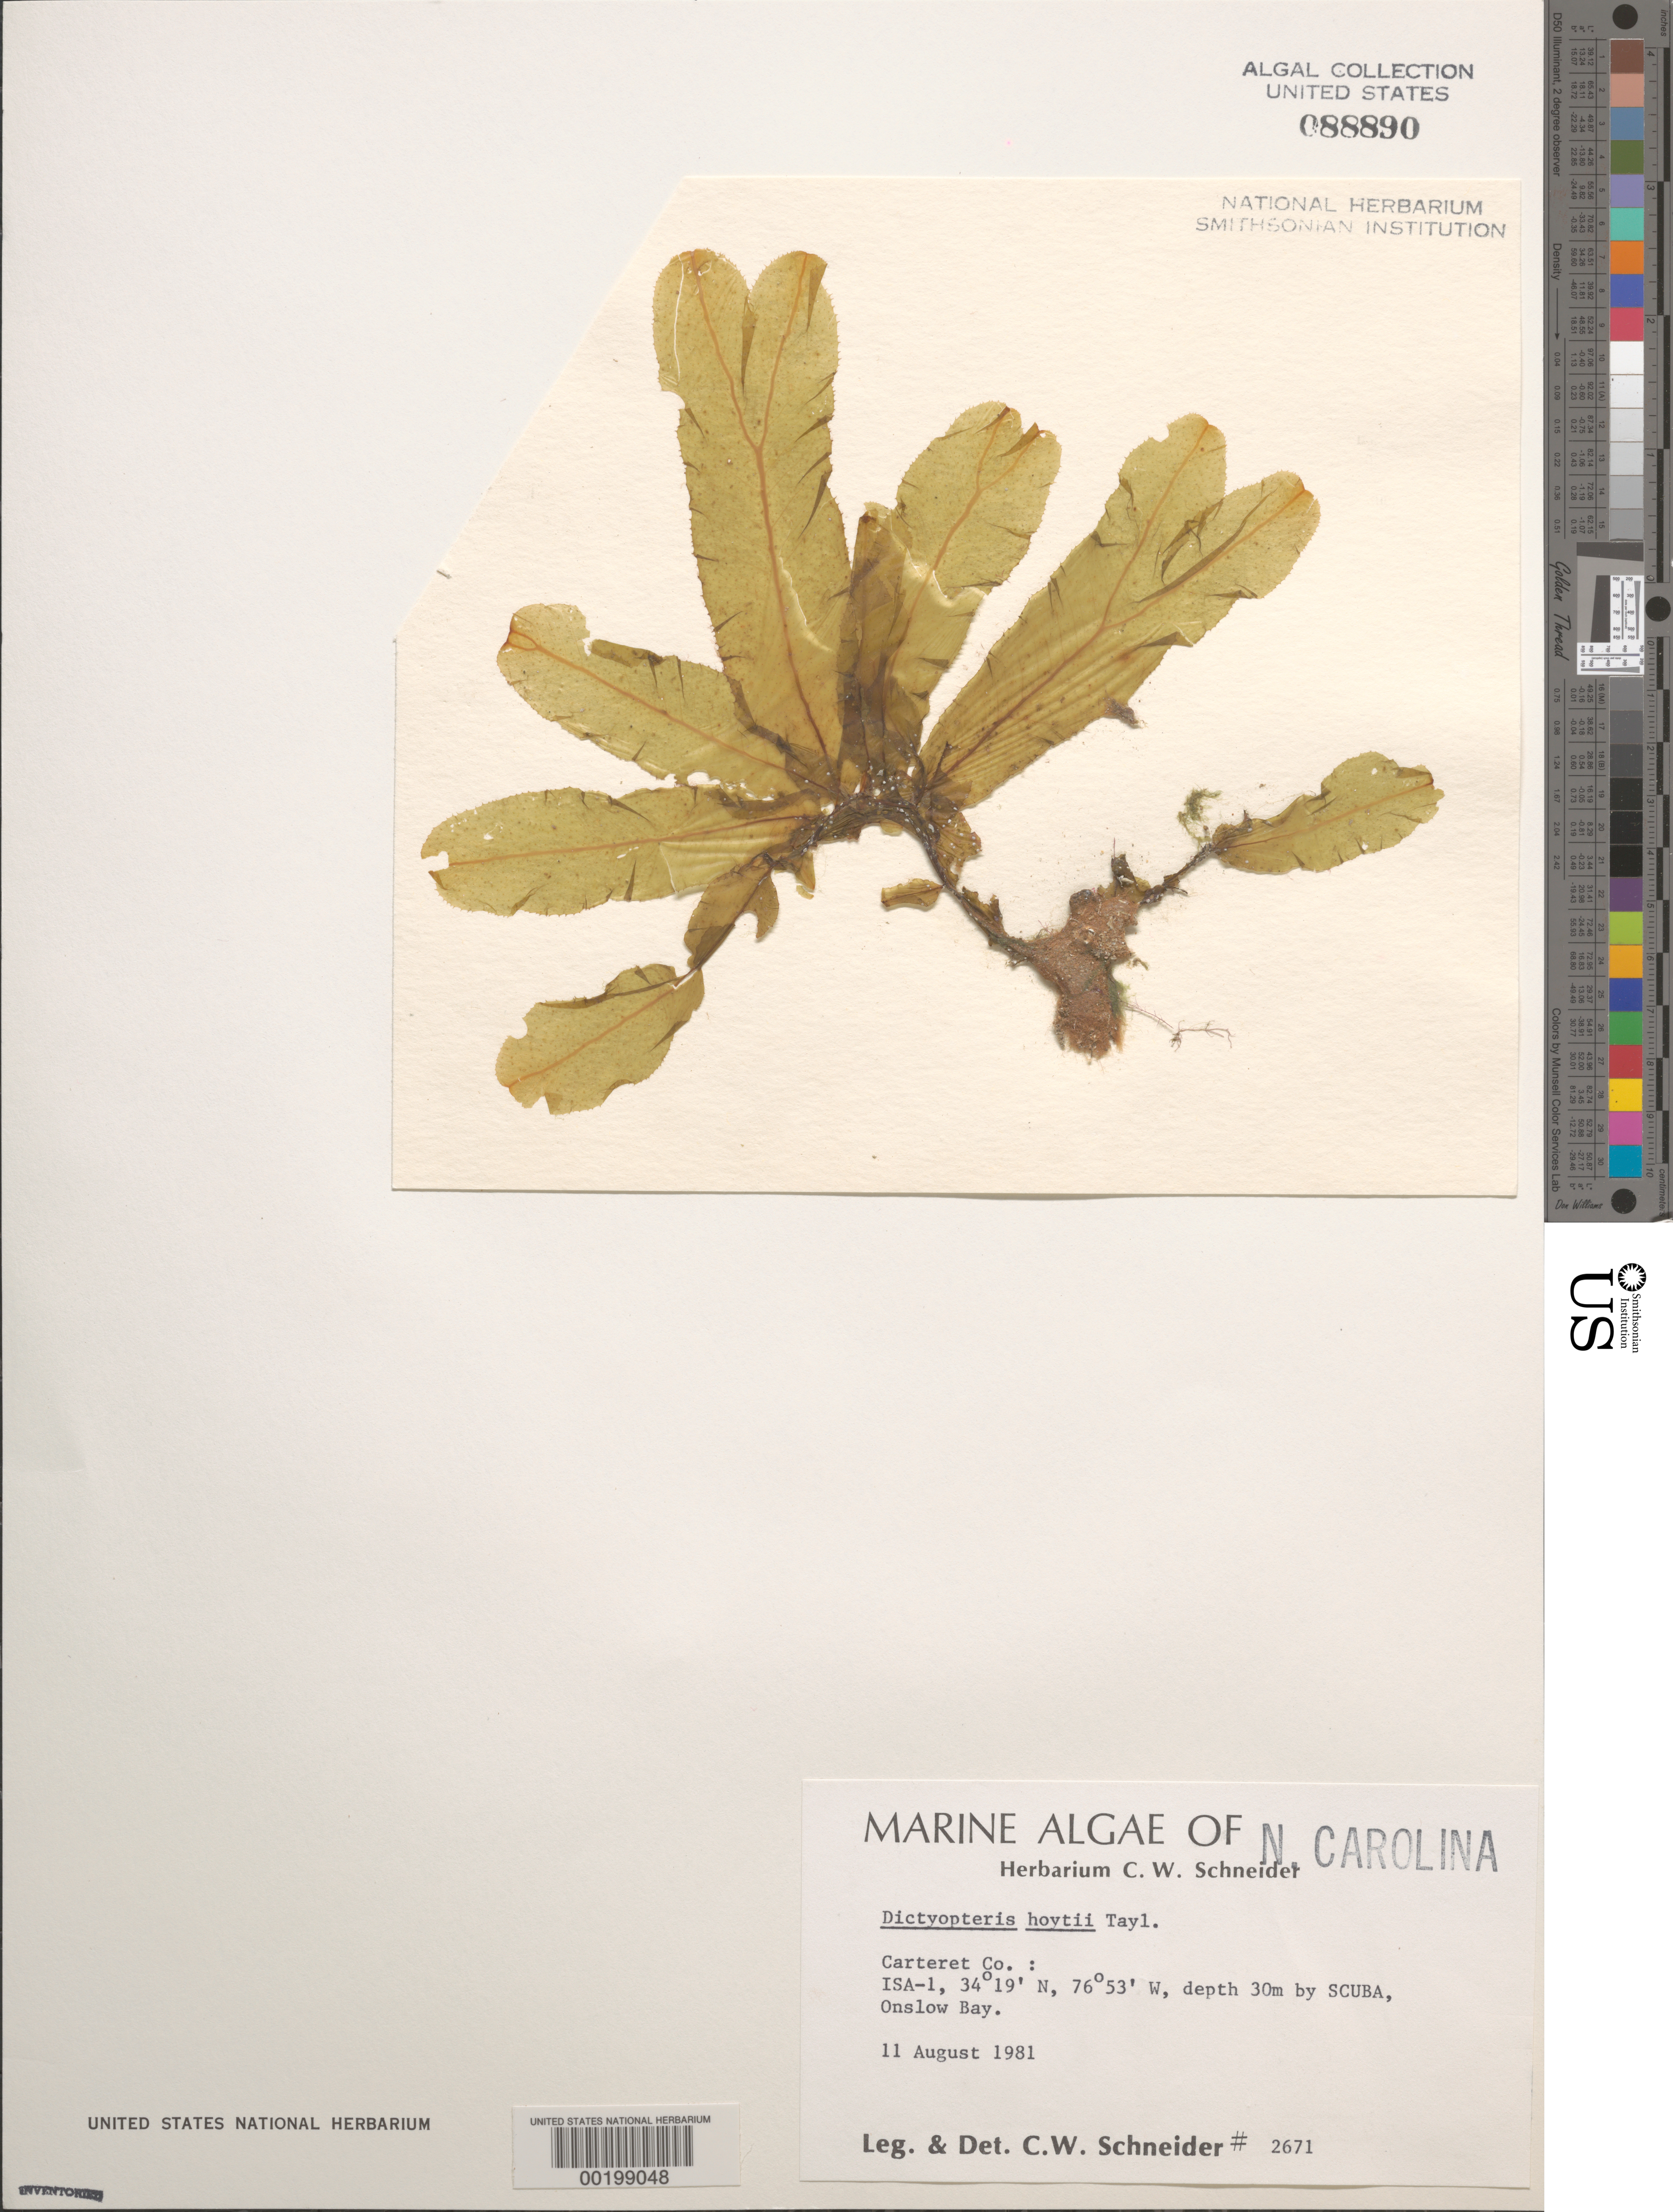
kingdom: Chromista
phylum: Ochrophyta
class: Phaeophyceae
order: Dictyotales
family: Dictyotaceae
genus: Dictyopteris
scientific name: Dictyopteris hoytii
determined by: Schneider, C. W.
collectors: C. W. Schneider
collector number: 2671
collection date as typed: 11 Aug 1981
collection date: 1981-08-11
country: United States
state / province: North Carolina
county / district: Carteret County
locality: Onslow Bay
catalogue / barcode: US 88890